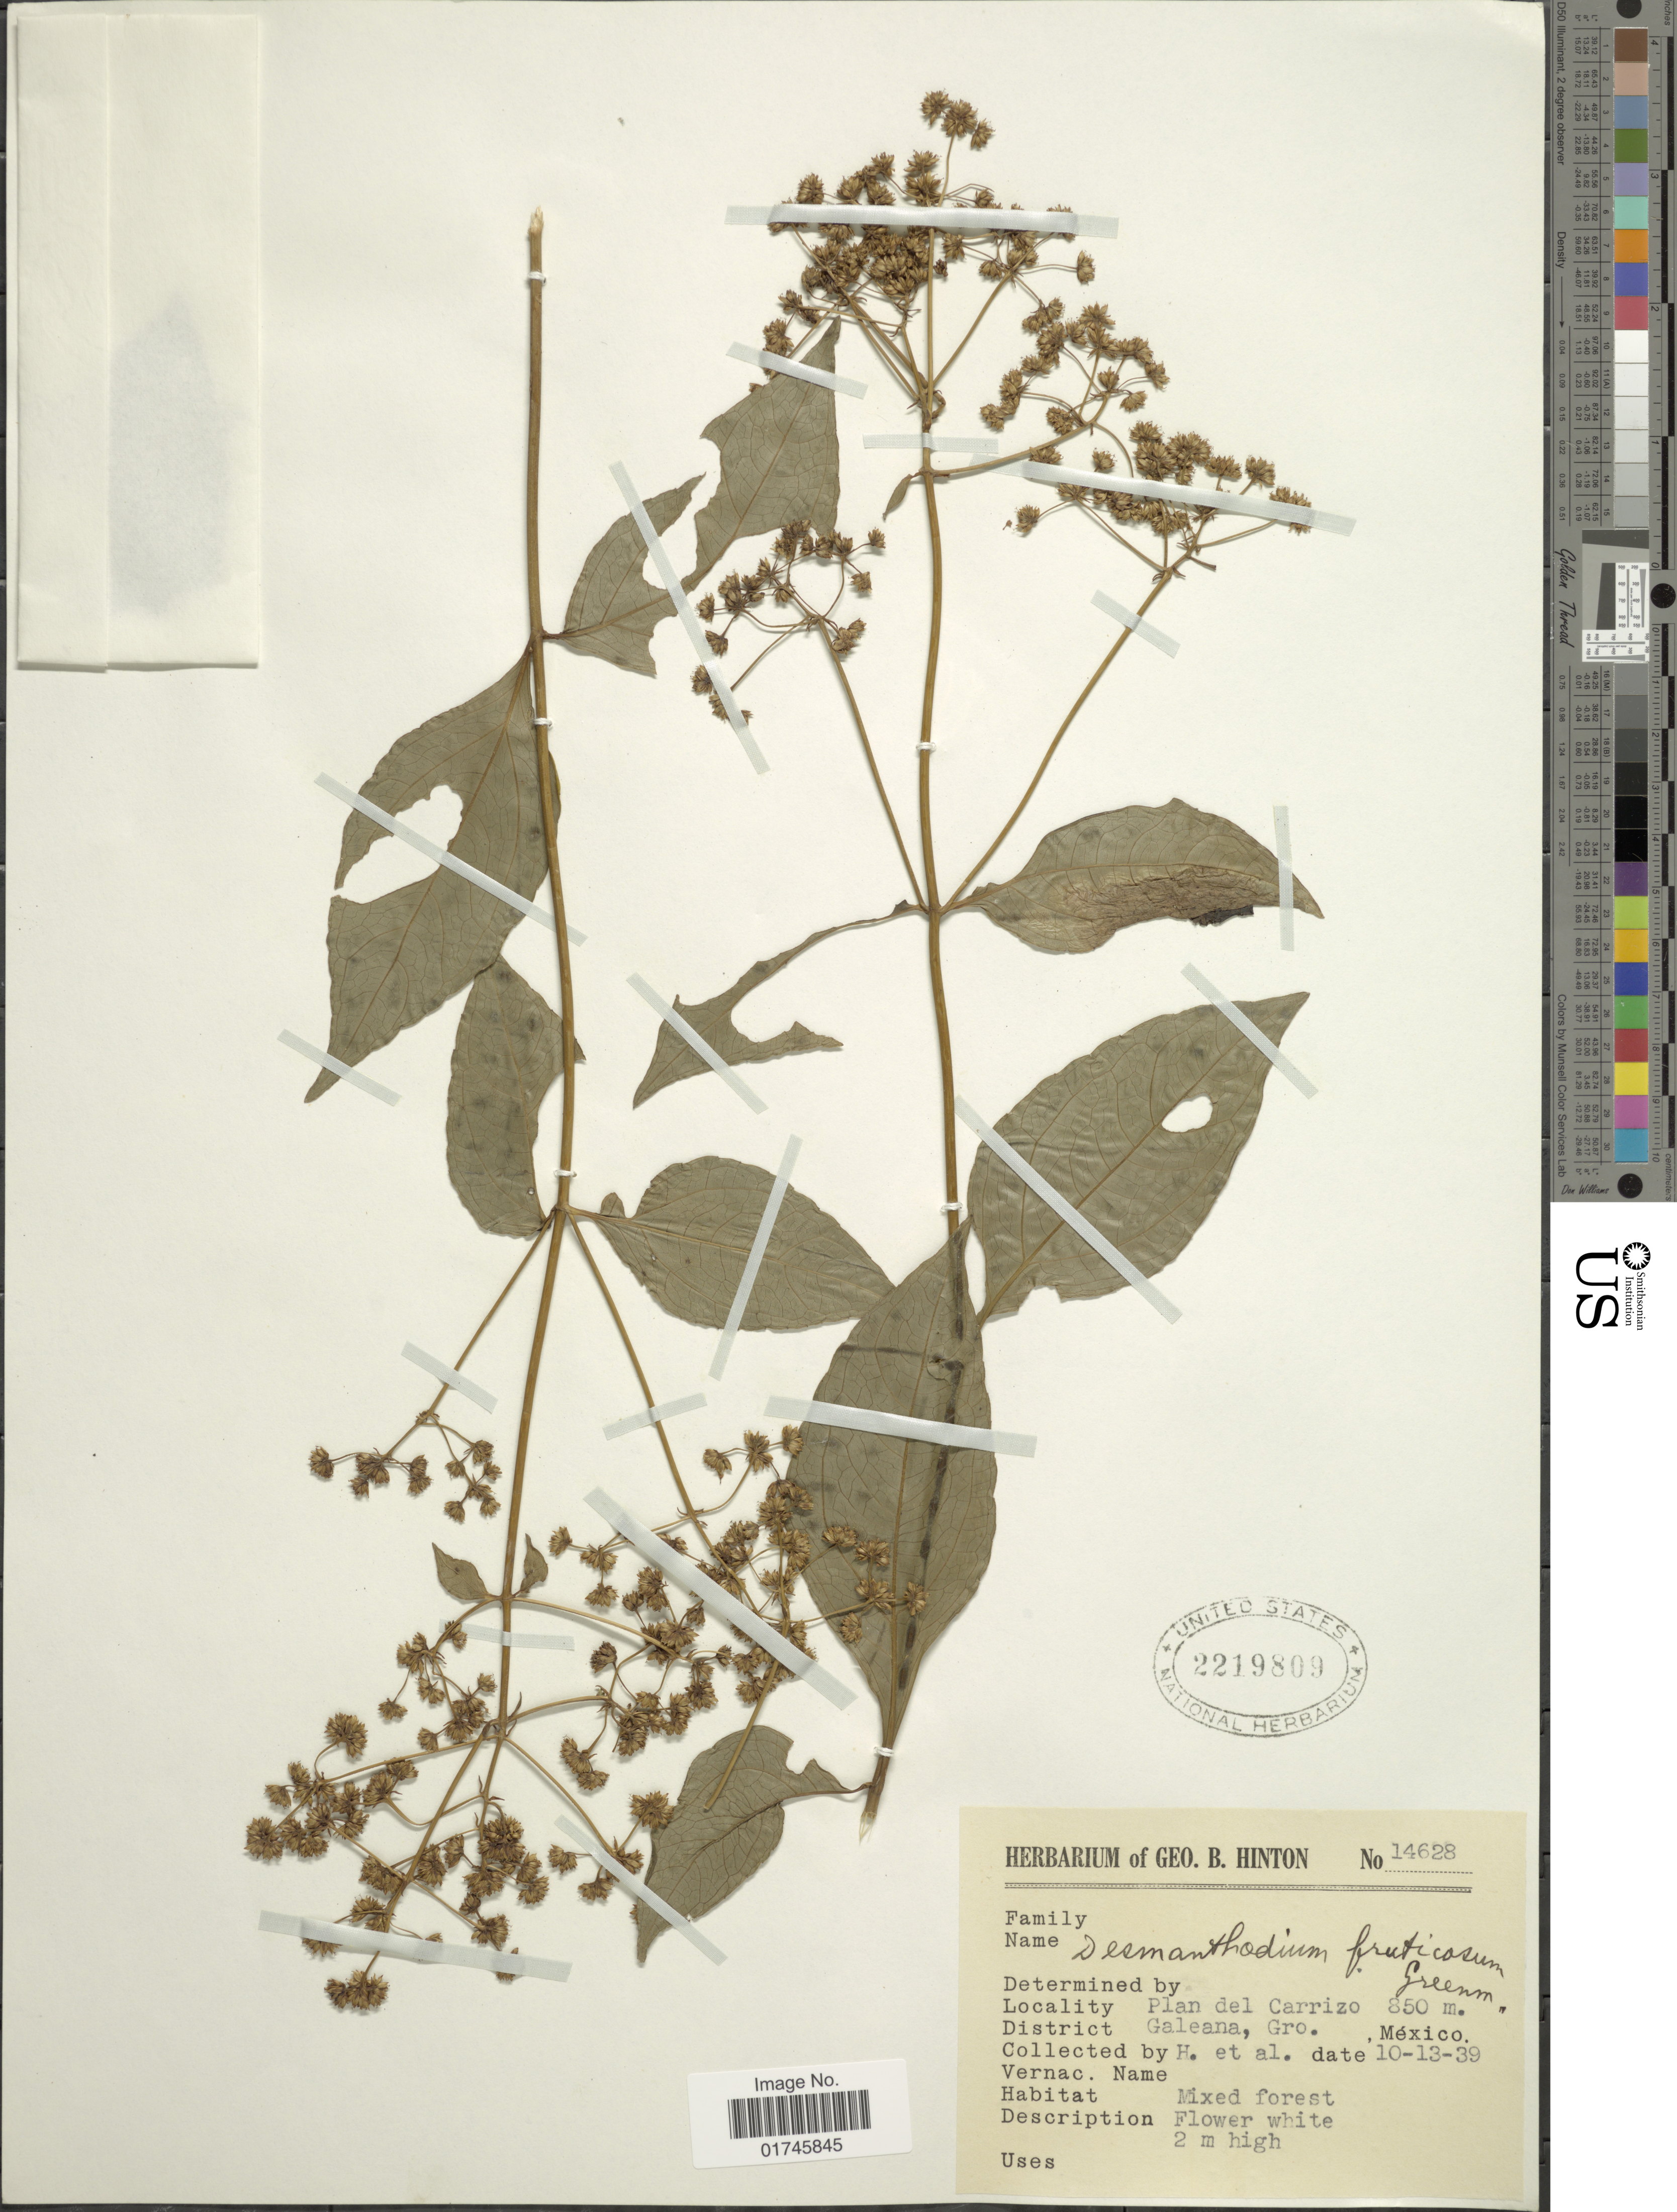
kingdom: Plantae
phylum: Tracheophyta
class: Magnoliopsida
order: Asterales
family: Asteraceae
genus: Desmanthodium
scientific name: Desmanthodium fruticosum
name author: Greenm.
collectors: G. B. Hinton & et al.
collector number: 14628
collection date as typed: Transcribed d/m/y: 13/10/39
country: Mexico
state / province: Guerrero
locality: Plan del Carrizo, Galeana, Gro. Mexico.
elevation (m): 850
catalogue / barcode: US 2219809